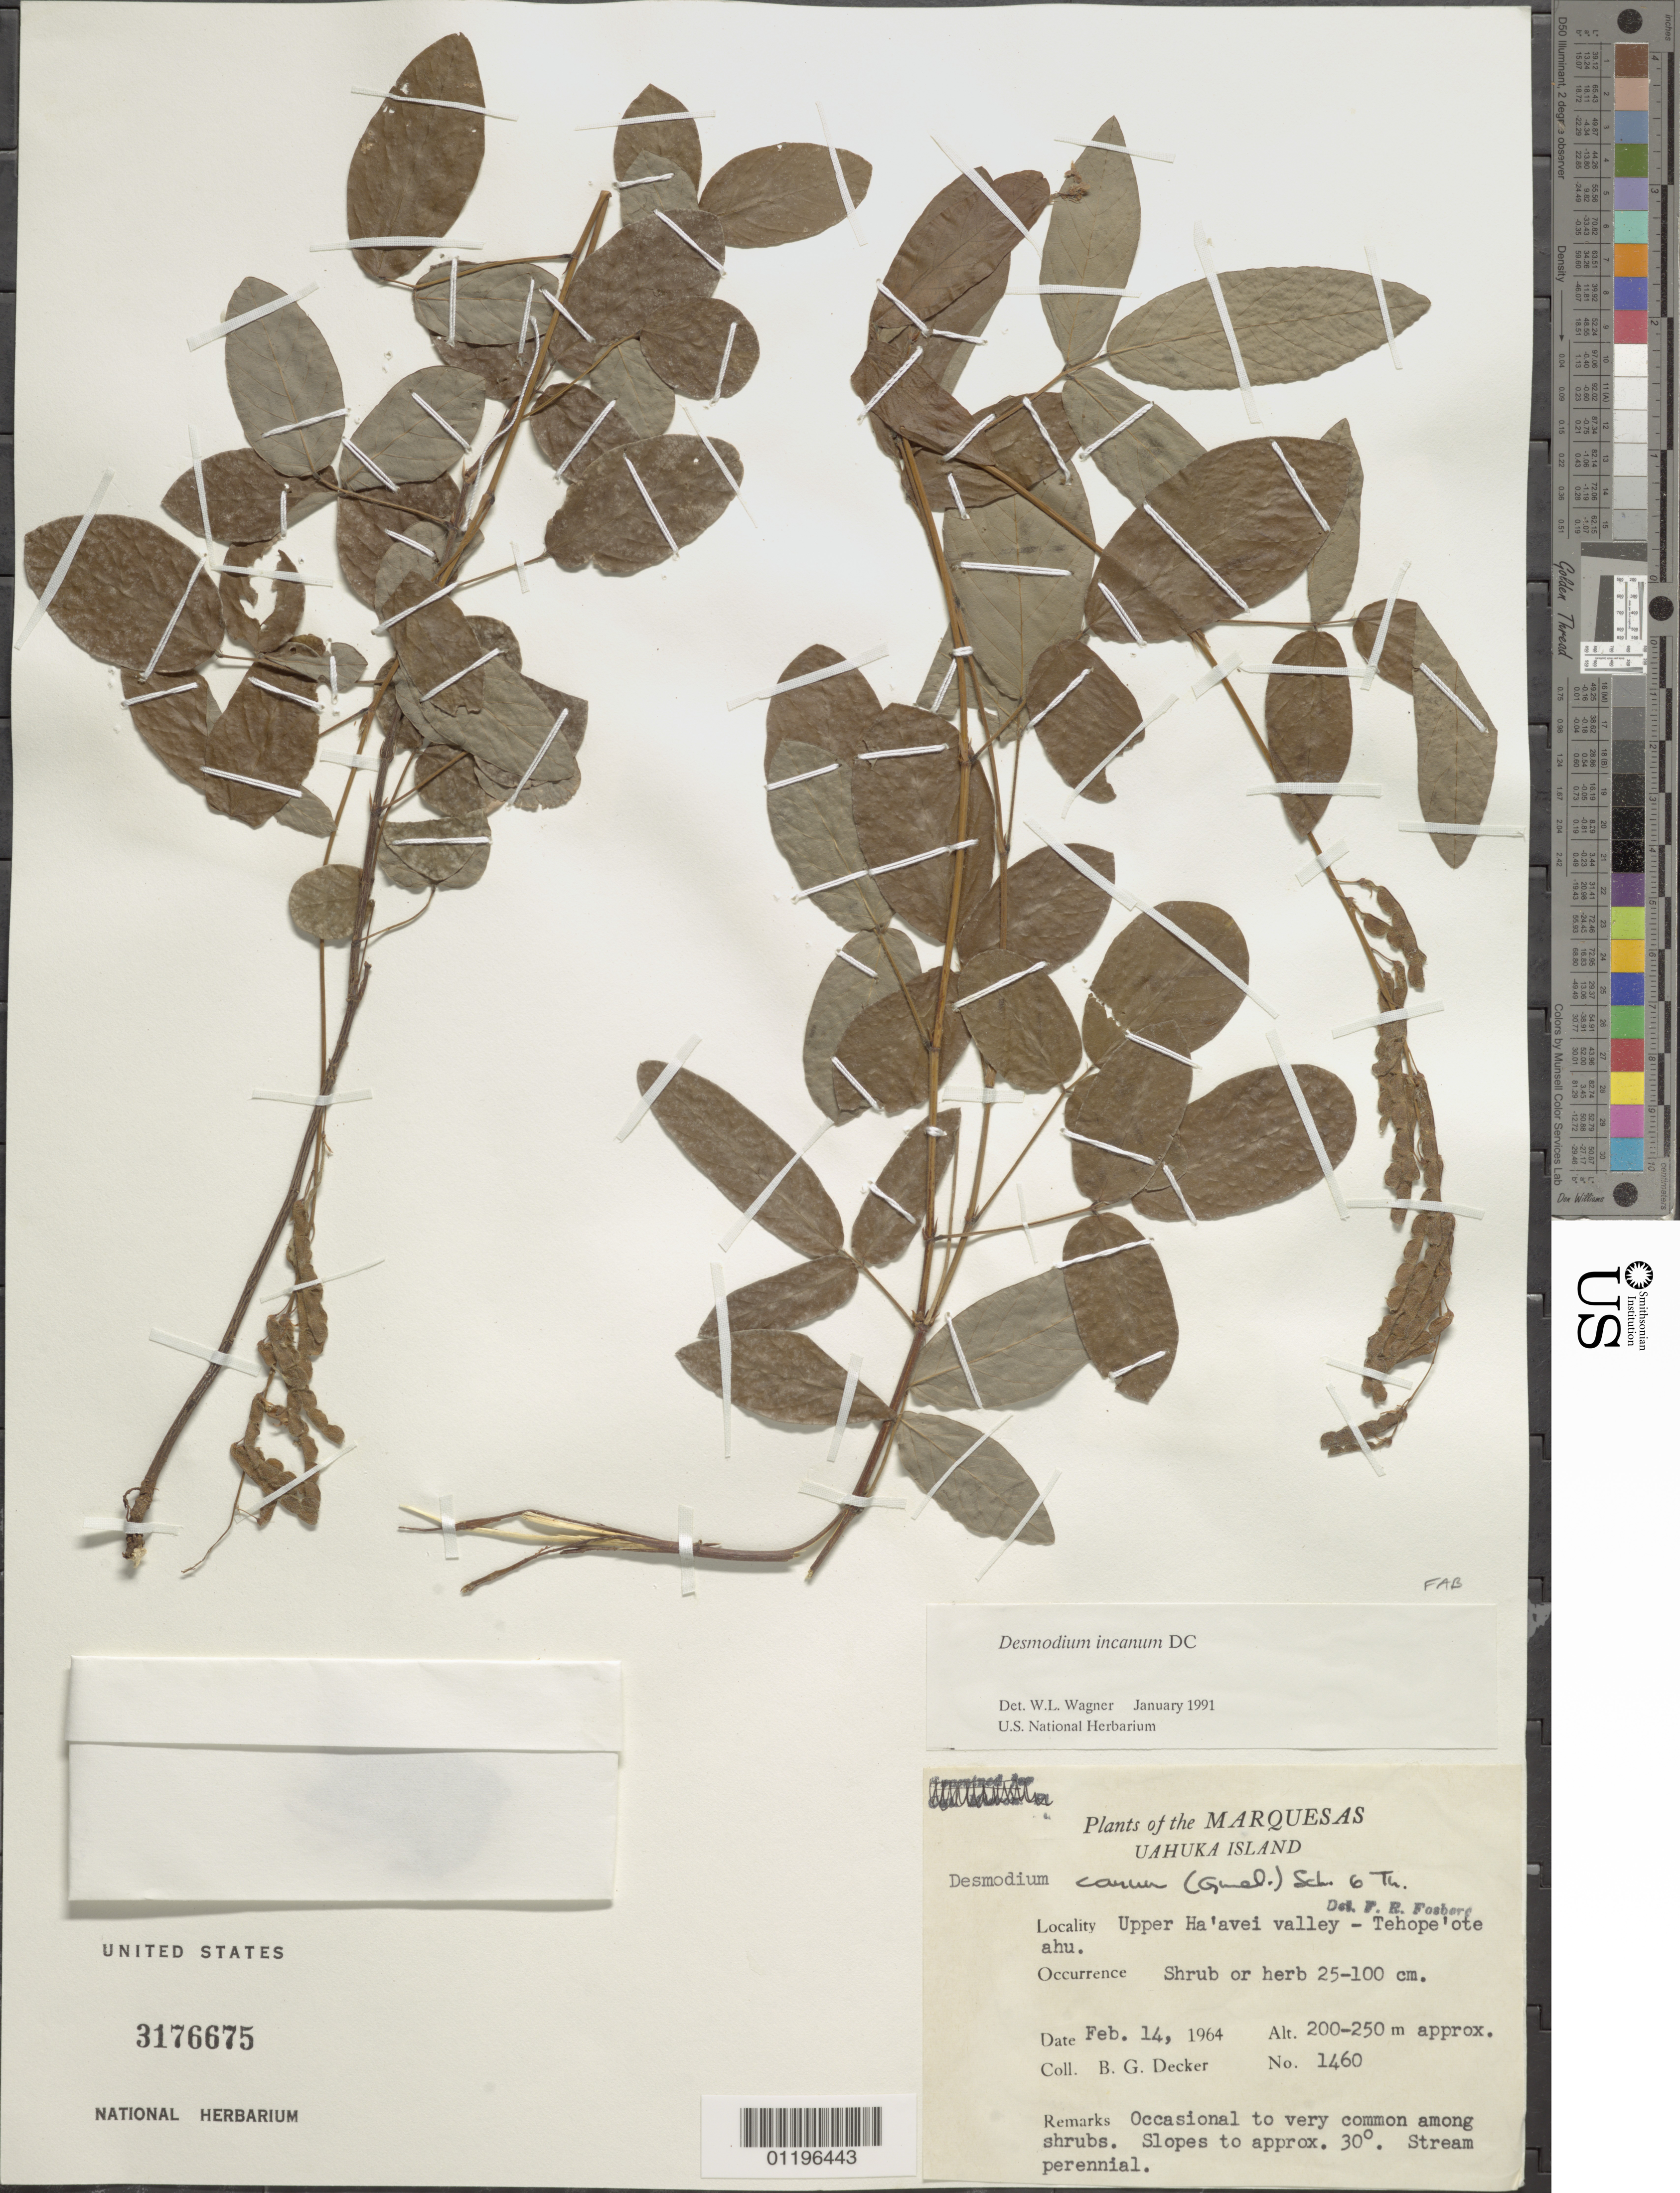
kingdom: Plantae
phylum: Tracheophyta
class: Magnoliopsida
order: Fabales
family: Fabaceae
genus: Desmodium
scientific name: Desmodium incanum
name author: (Sw.) DC.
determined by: Wagner, W. L., (BOT), Smithsonian Institution - National Museum of Natural History (UNITED STATES)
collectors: B. G. Decker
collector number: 1460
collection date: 1964-02-14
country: French Polynesia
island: Ua Huka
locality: Upper Ha'avei Valley, Tehope'ote ahu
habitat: Occasional to very common among shrubs. Slopes to 30º. Stream perennial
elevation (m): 200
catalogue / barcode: US 3176675